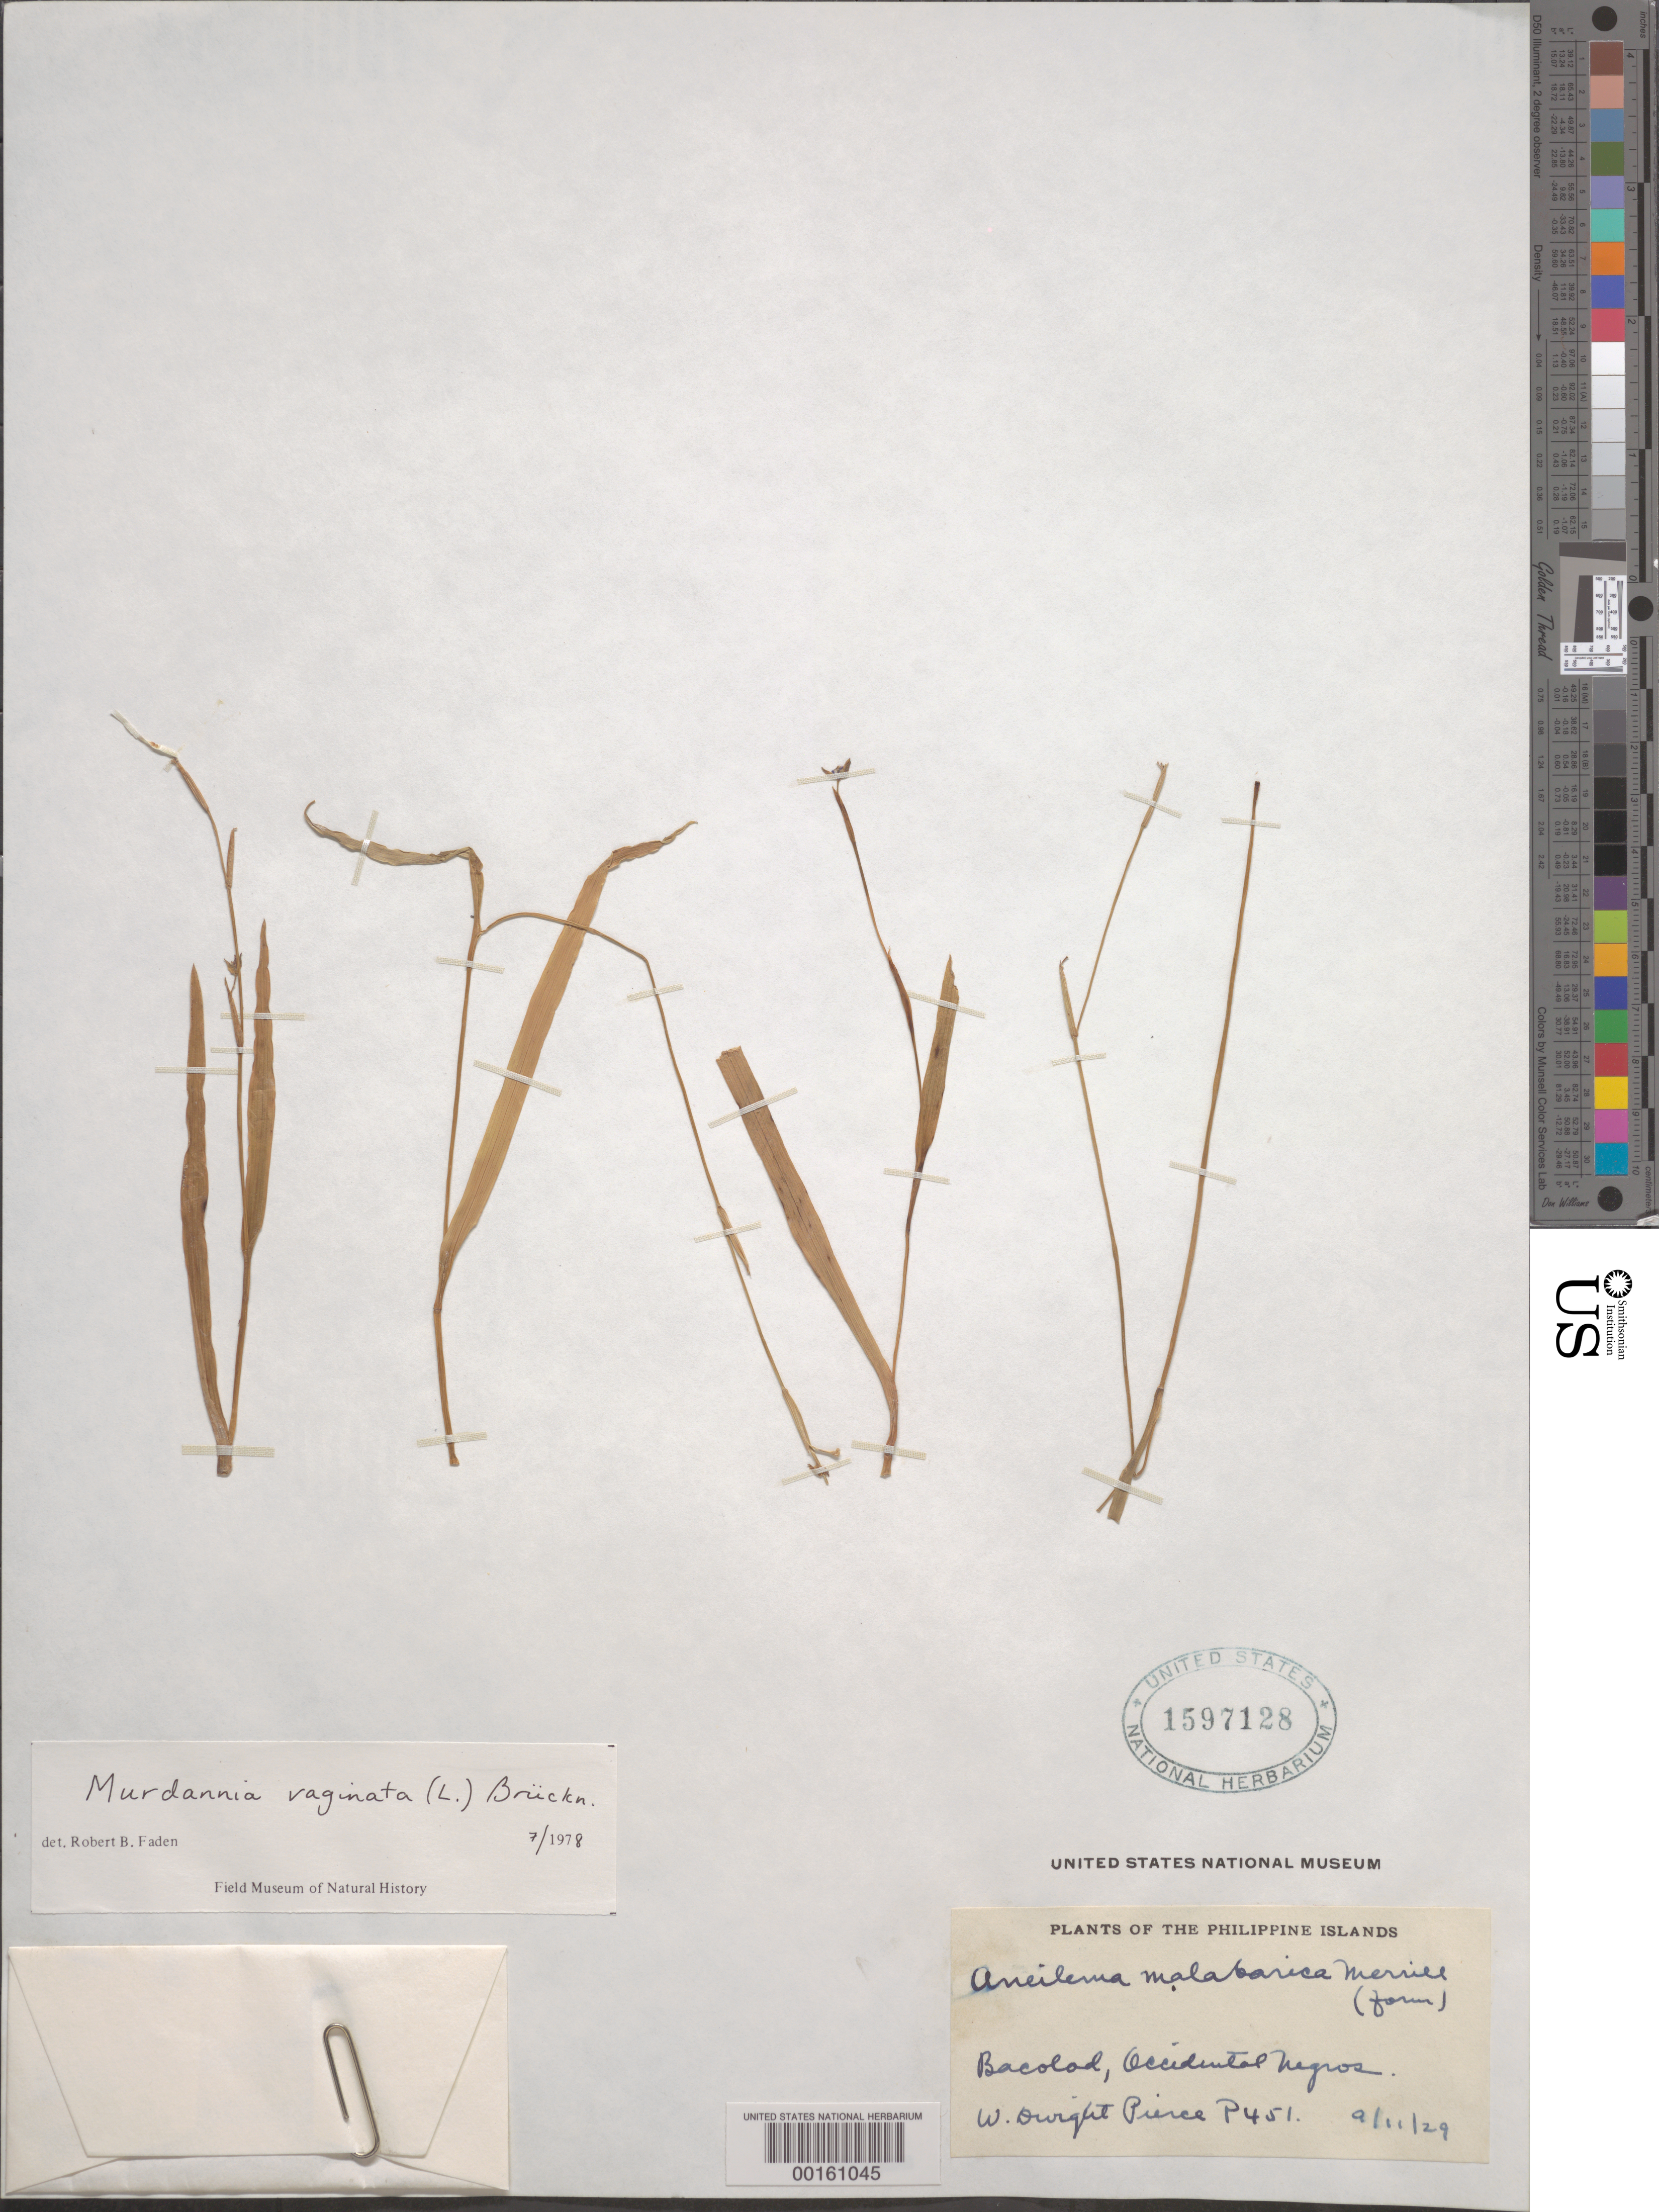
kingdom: Plantae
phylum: Tracheophyta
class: Liliopsida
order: Commelinales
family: Commelinaceae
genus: Murdannia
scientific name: Murdannia vaginata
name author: (L.) G. Brückn.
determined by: Faden, Robert B., (US), Smithsonian Institution - National Museum of Natural History (UNITED STATES)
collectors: W. Pierce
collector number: P451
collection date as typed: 09 Nov 1929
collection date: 1929-11-09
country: Philippines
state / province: Western Visayas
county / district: Negros Occidental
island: Negros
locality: Bacolad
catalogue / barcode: US 1597128